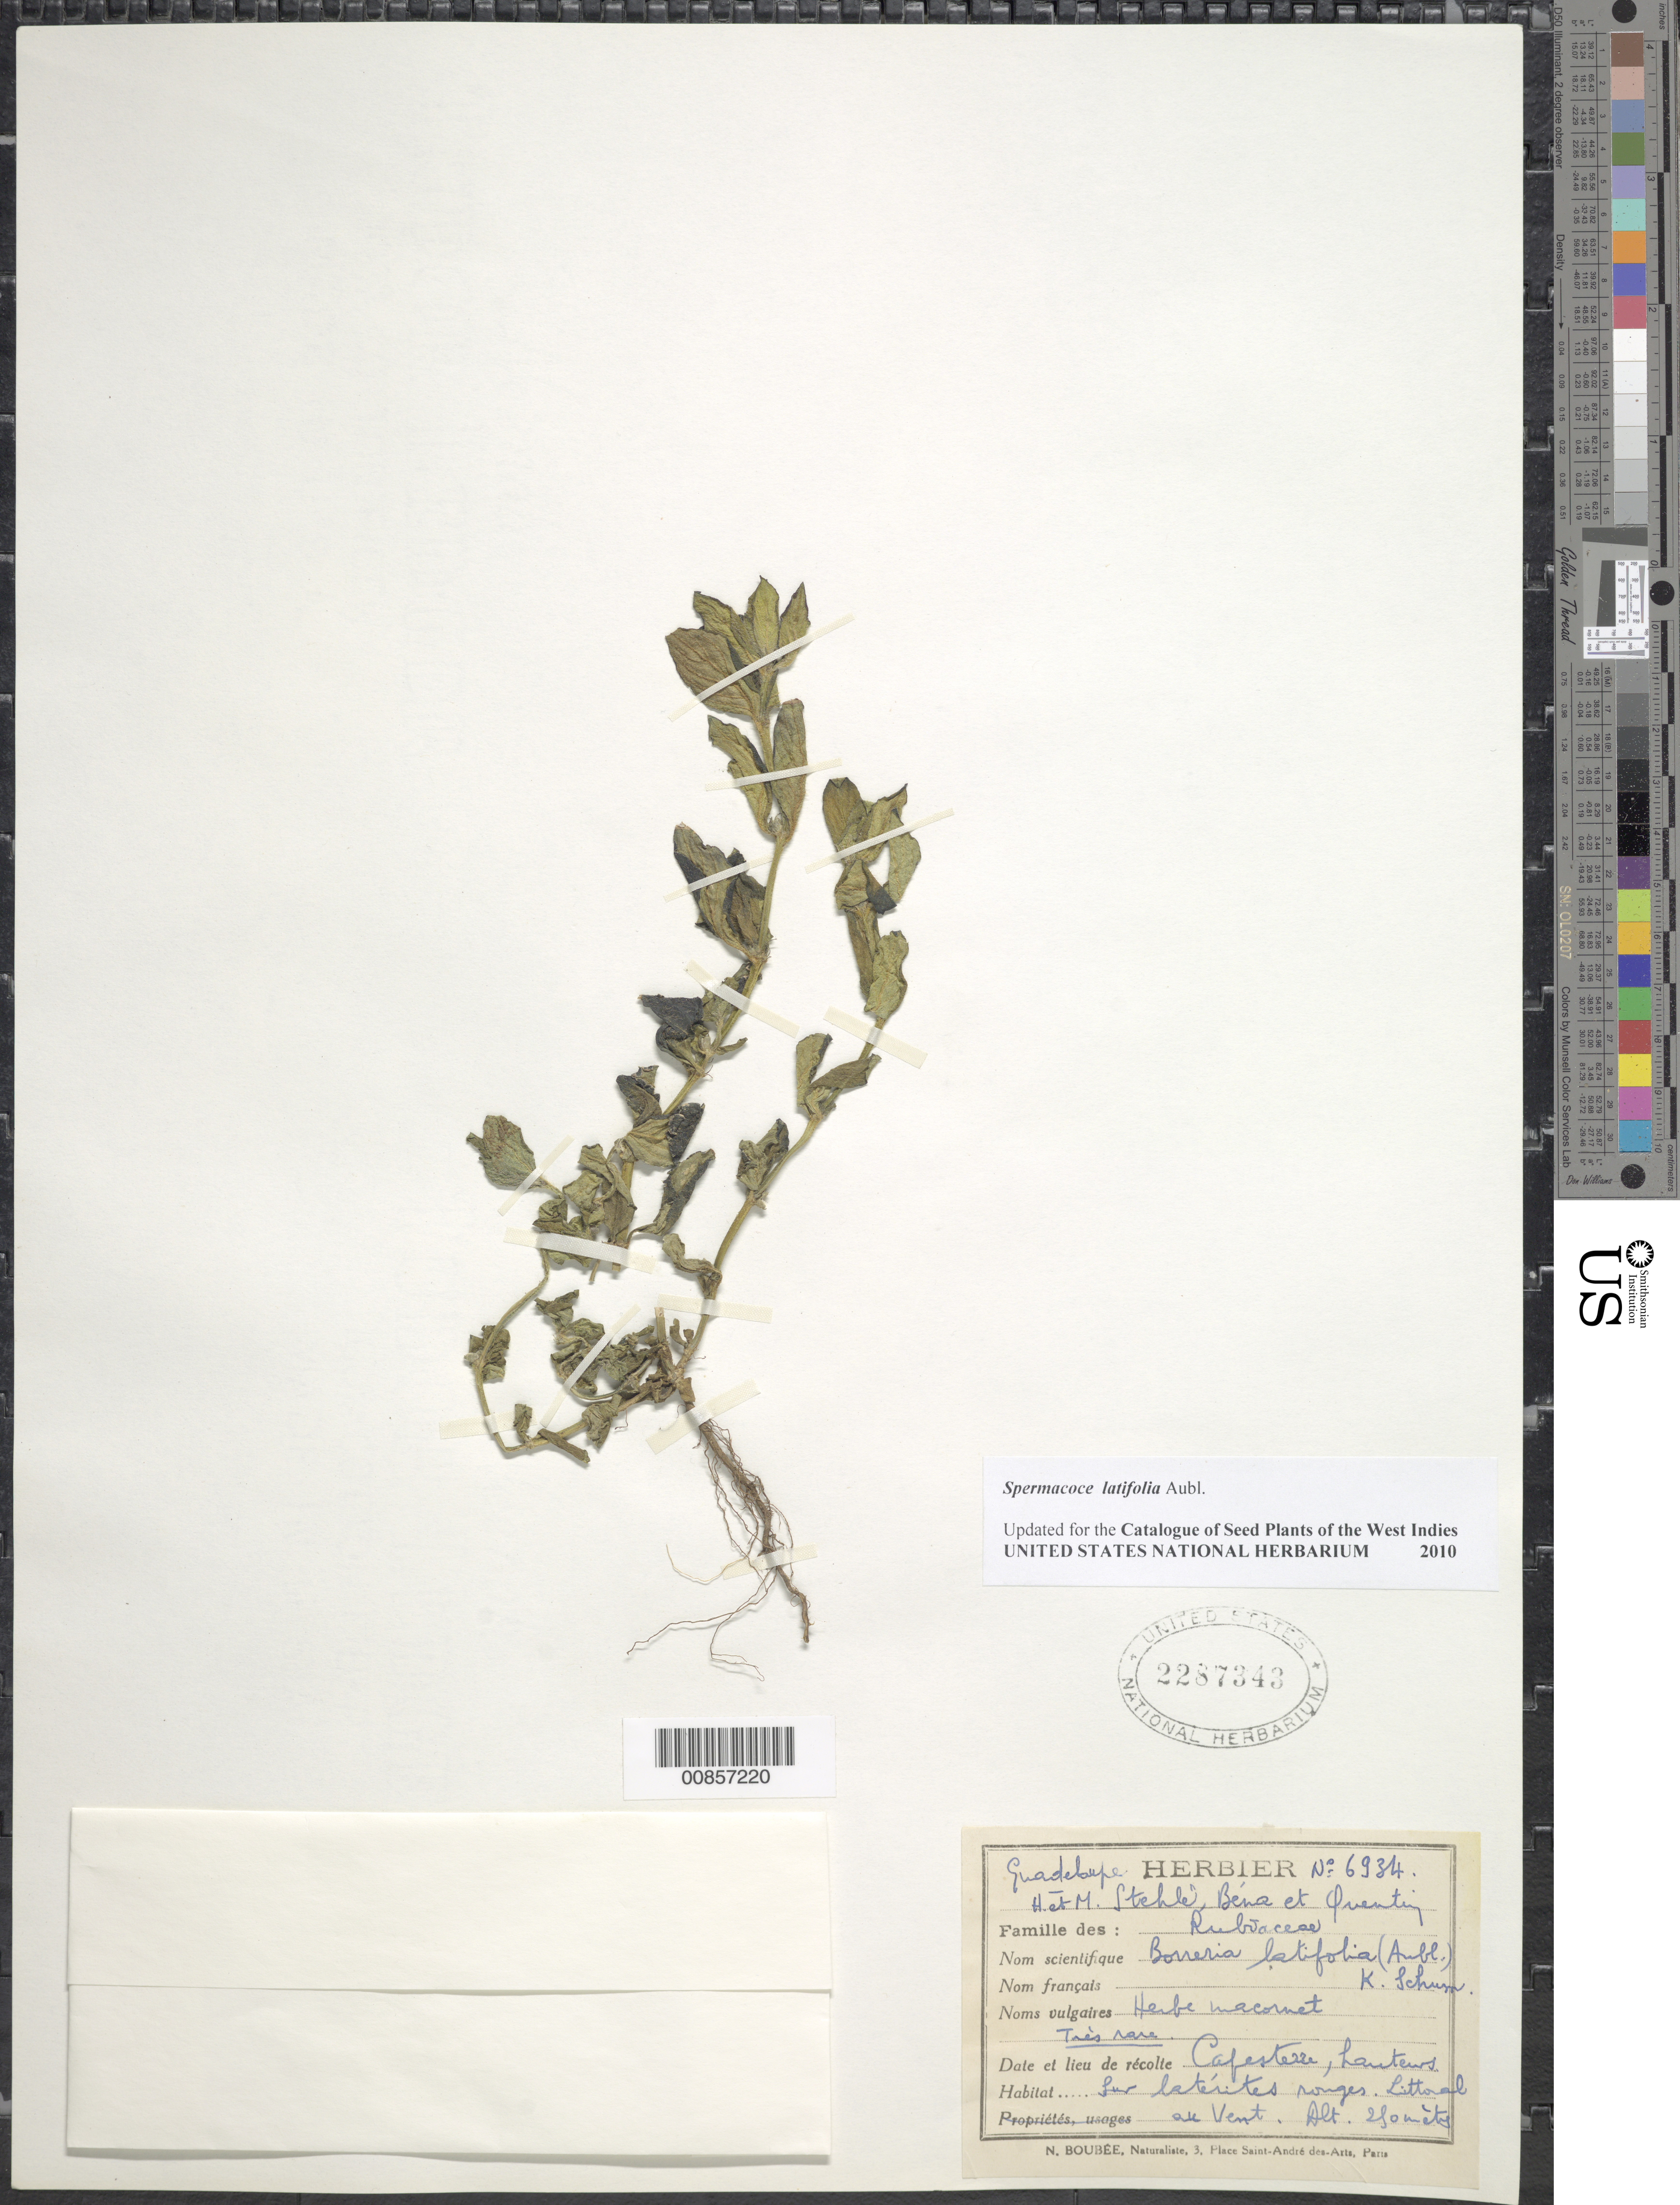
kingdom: Plantae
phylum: Tracheophyta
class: Magnoliopsida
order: Gentianales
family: Rubiaceae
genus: Spermacoce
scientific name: Spermacoce latifolia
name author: Aubl.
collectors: H. Stehlé, M. Stehlé, -. Béna & -. Quentin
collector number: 6934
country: Guadeloupe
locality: Cafesterre, hauteurs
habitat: Sur latérites. Littoral au Vent.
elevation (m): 280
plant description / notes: Common name: Herbe macornet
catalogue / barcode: US 2287343